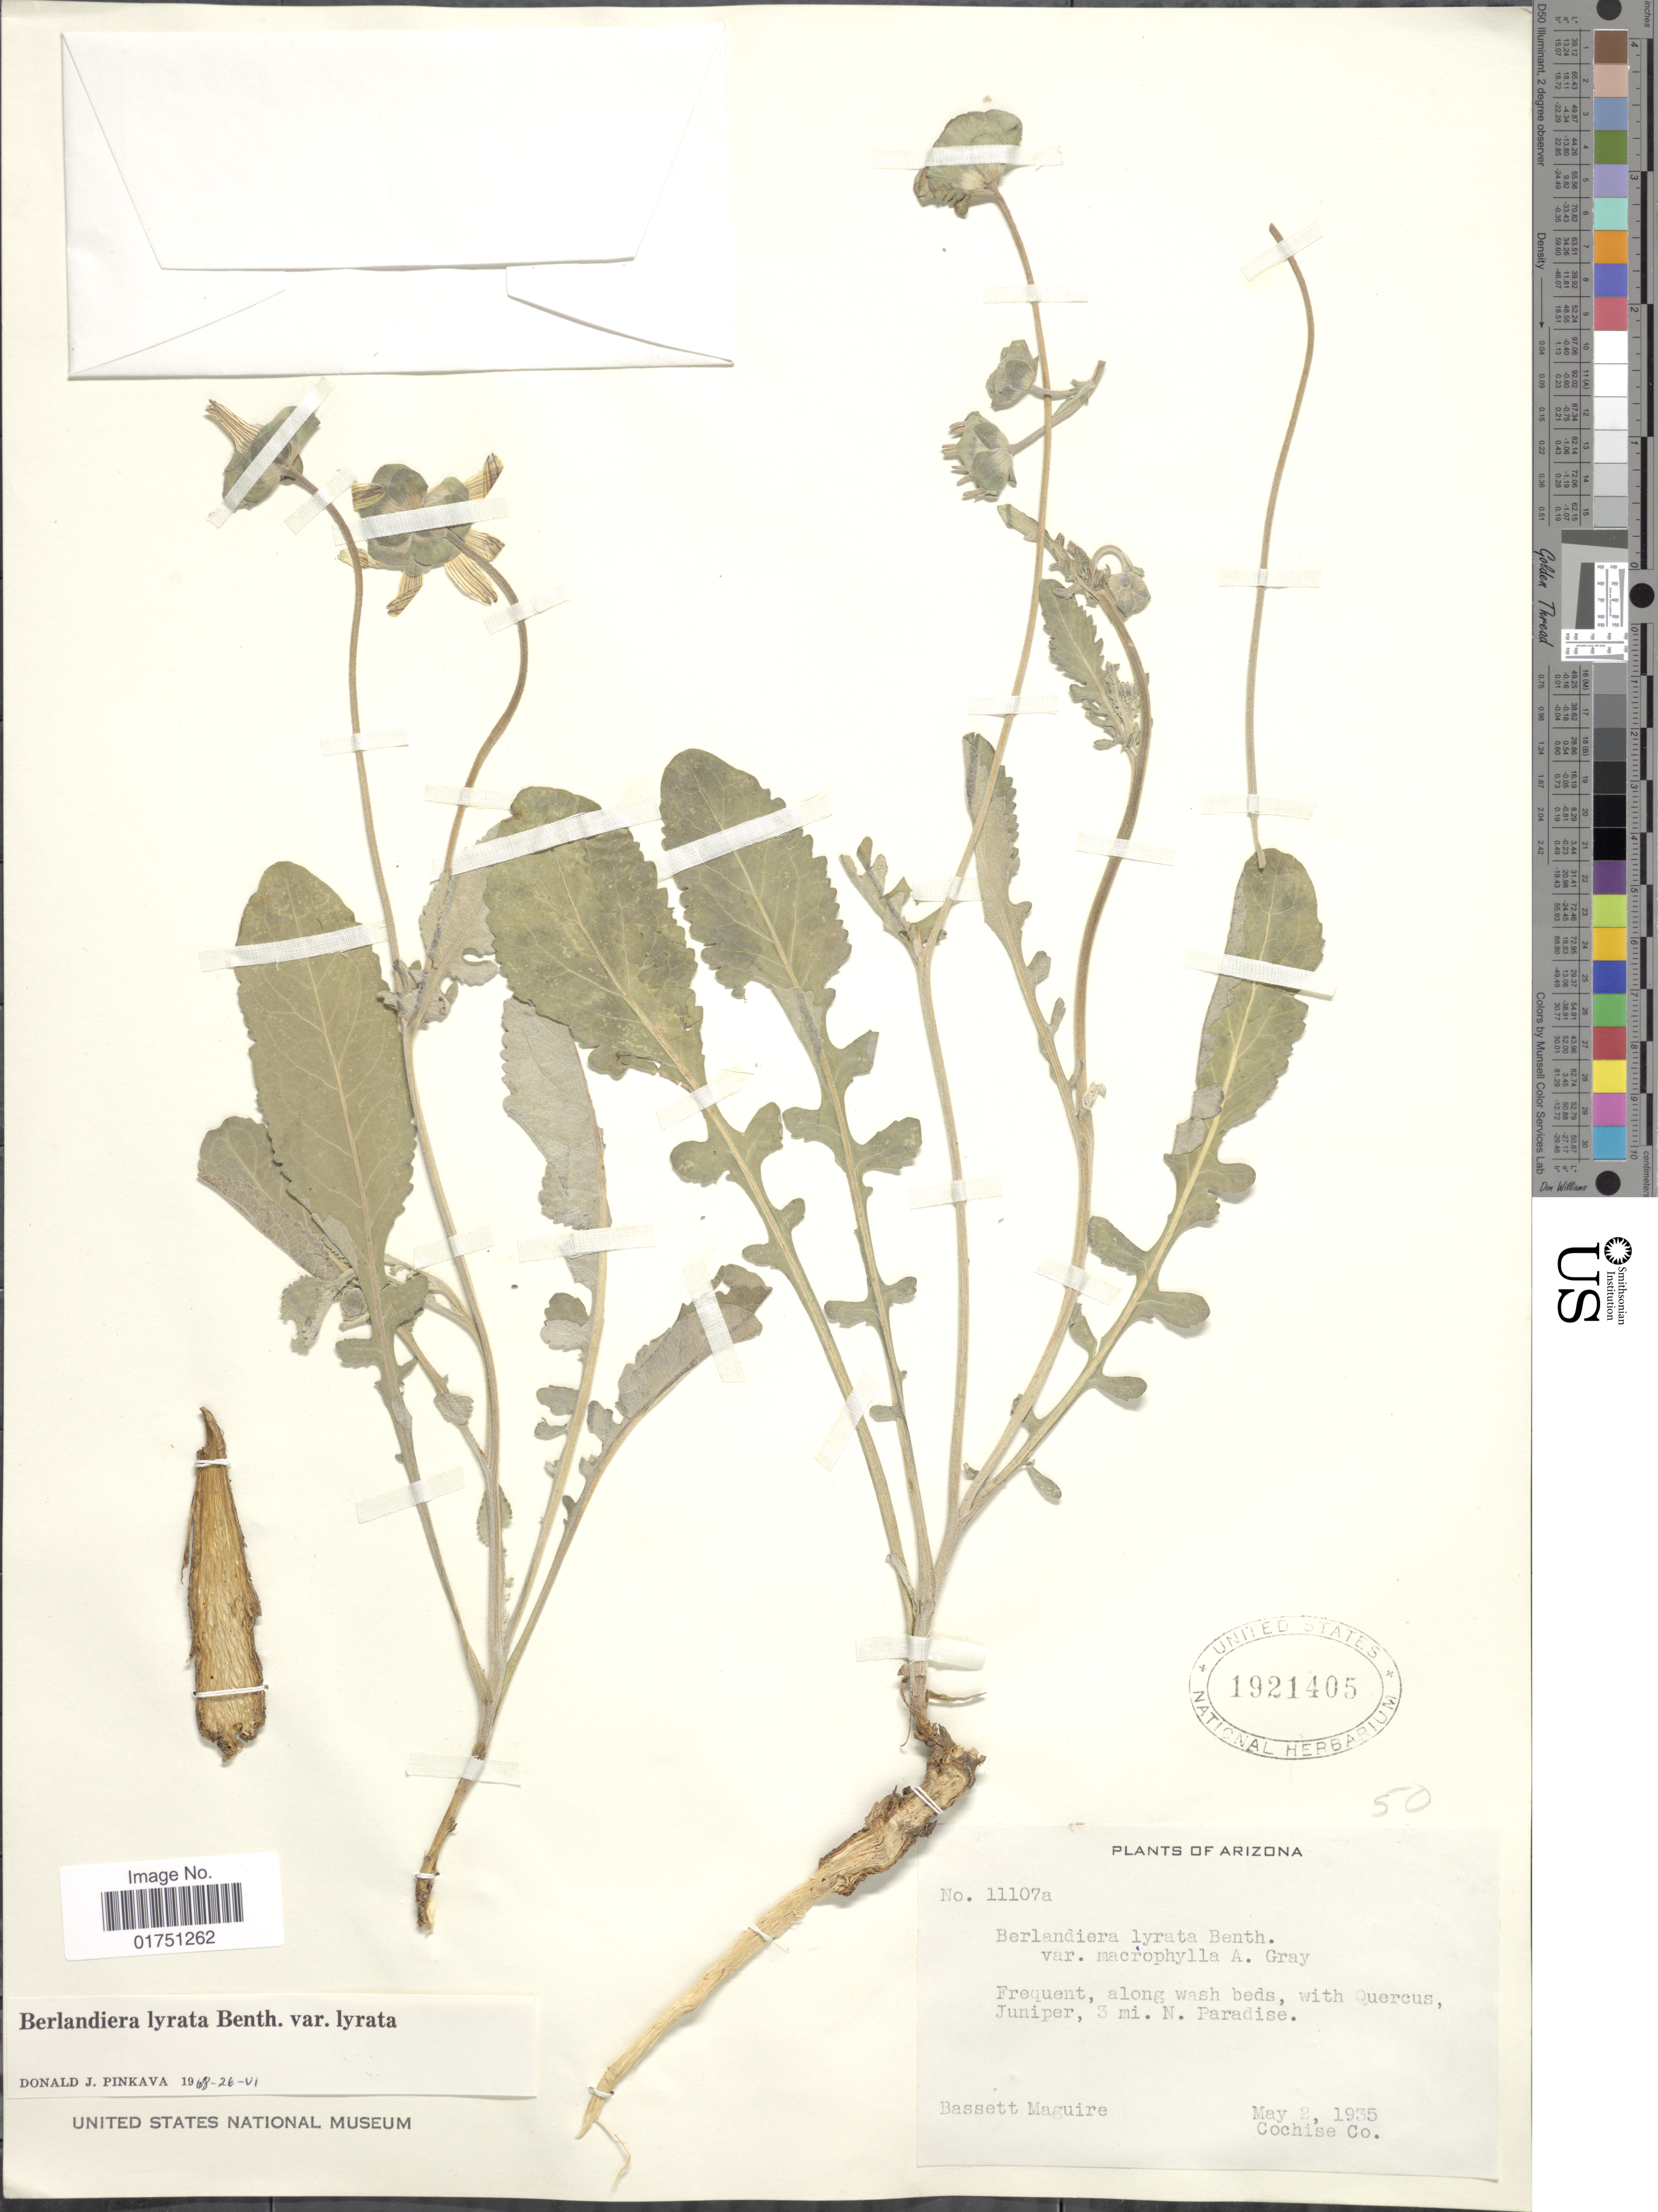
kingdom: Plantae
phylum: Tracheophyta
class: Magnoliopsida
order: Asterales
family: Asteraceae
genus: Berlandiera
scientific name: Berlandiera lyrata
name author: Benth.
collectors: B. Maguire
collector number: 11107a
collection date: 1935-05-02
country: United States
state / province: Arizona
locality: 3 mi. N. Paradise. Cochise Co.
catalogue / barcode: US 1921405